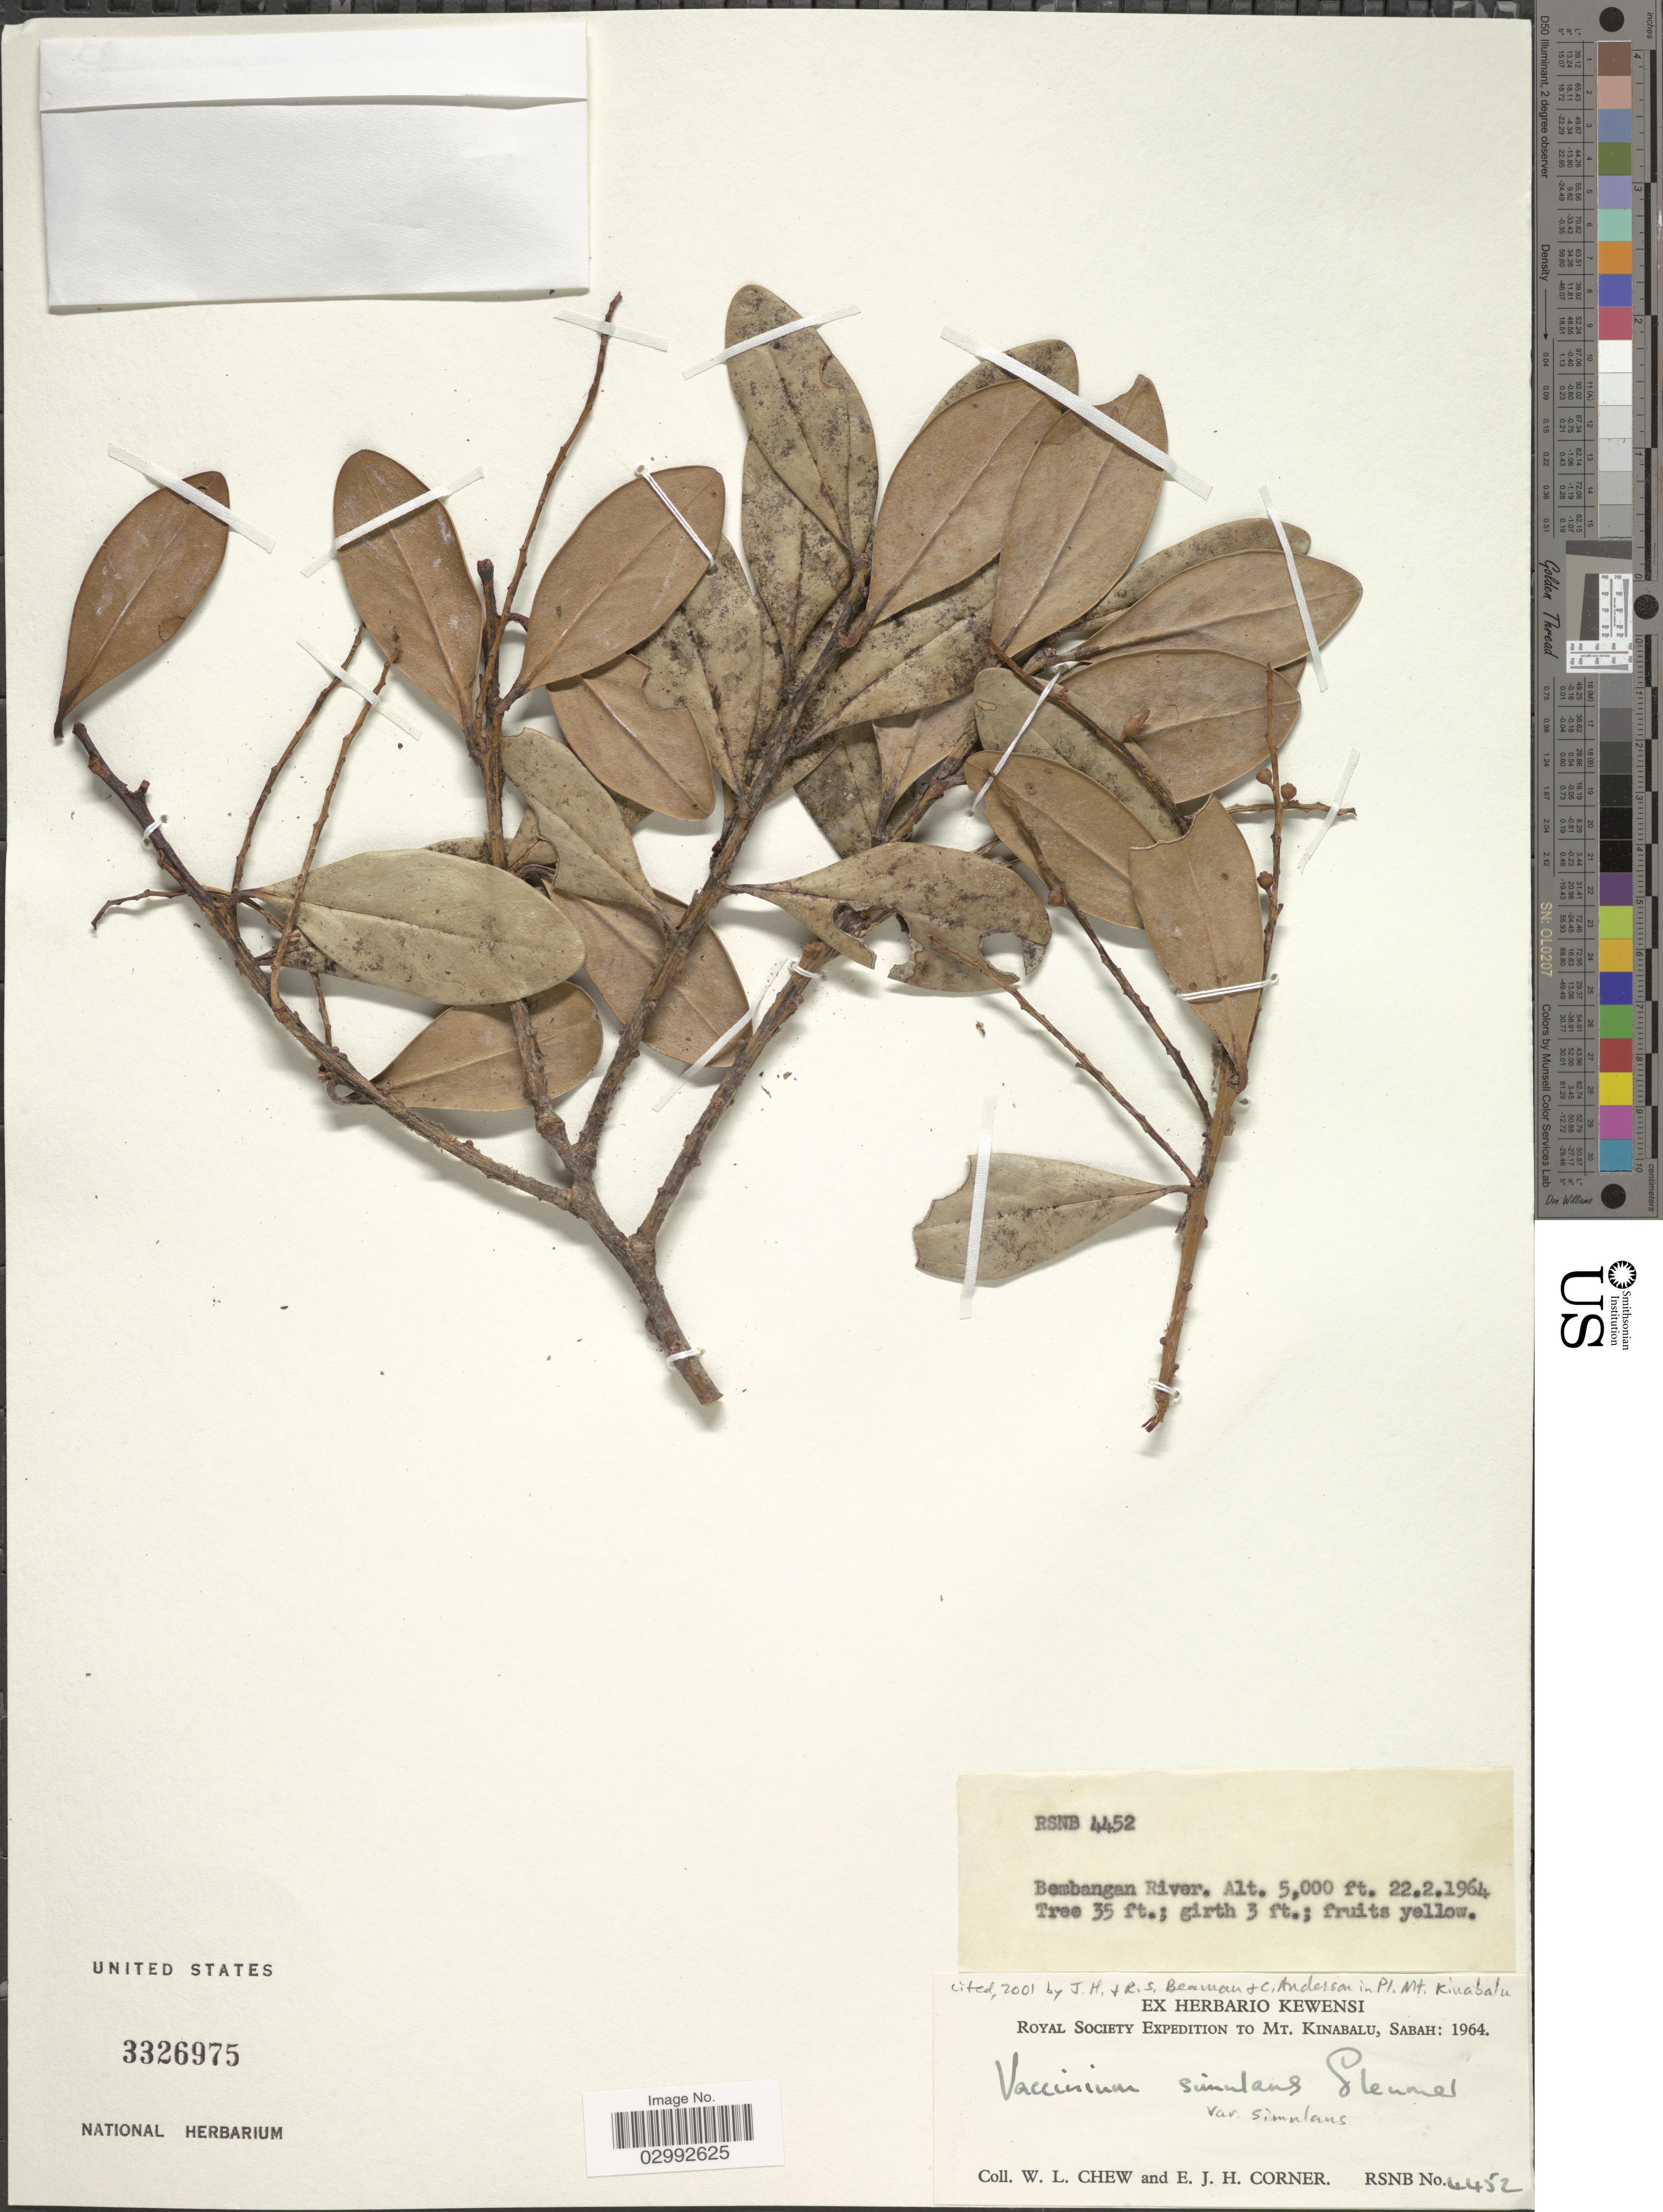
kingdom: Plantae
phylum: Tracheophyta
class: Magnoliopsida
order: Ericales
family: Ericaceae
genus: Vaccinium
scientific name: Vaccinium simulans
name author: Sleumer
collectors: W. Chew & E. Corner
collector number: RSNB 4452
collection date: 1964-02-22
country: Malaysia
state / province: Sabah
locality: Bembangan River, Mt. Kinabalu, Sabah.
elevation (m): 1524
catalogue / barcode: US 3326975